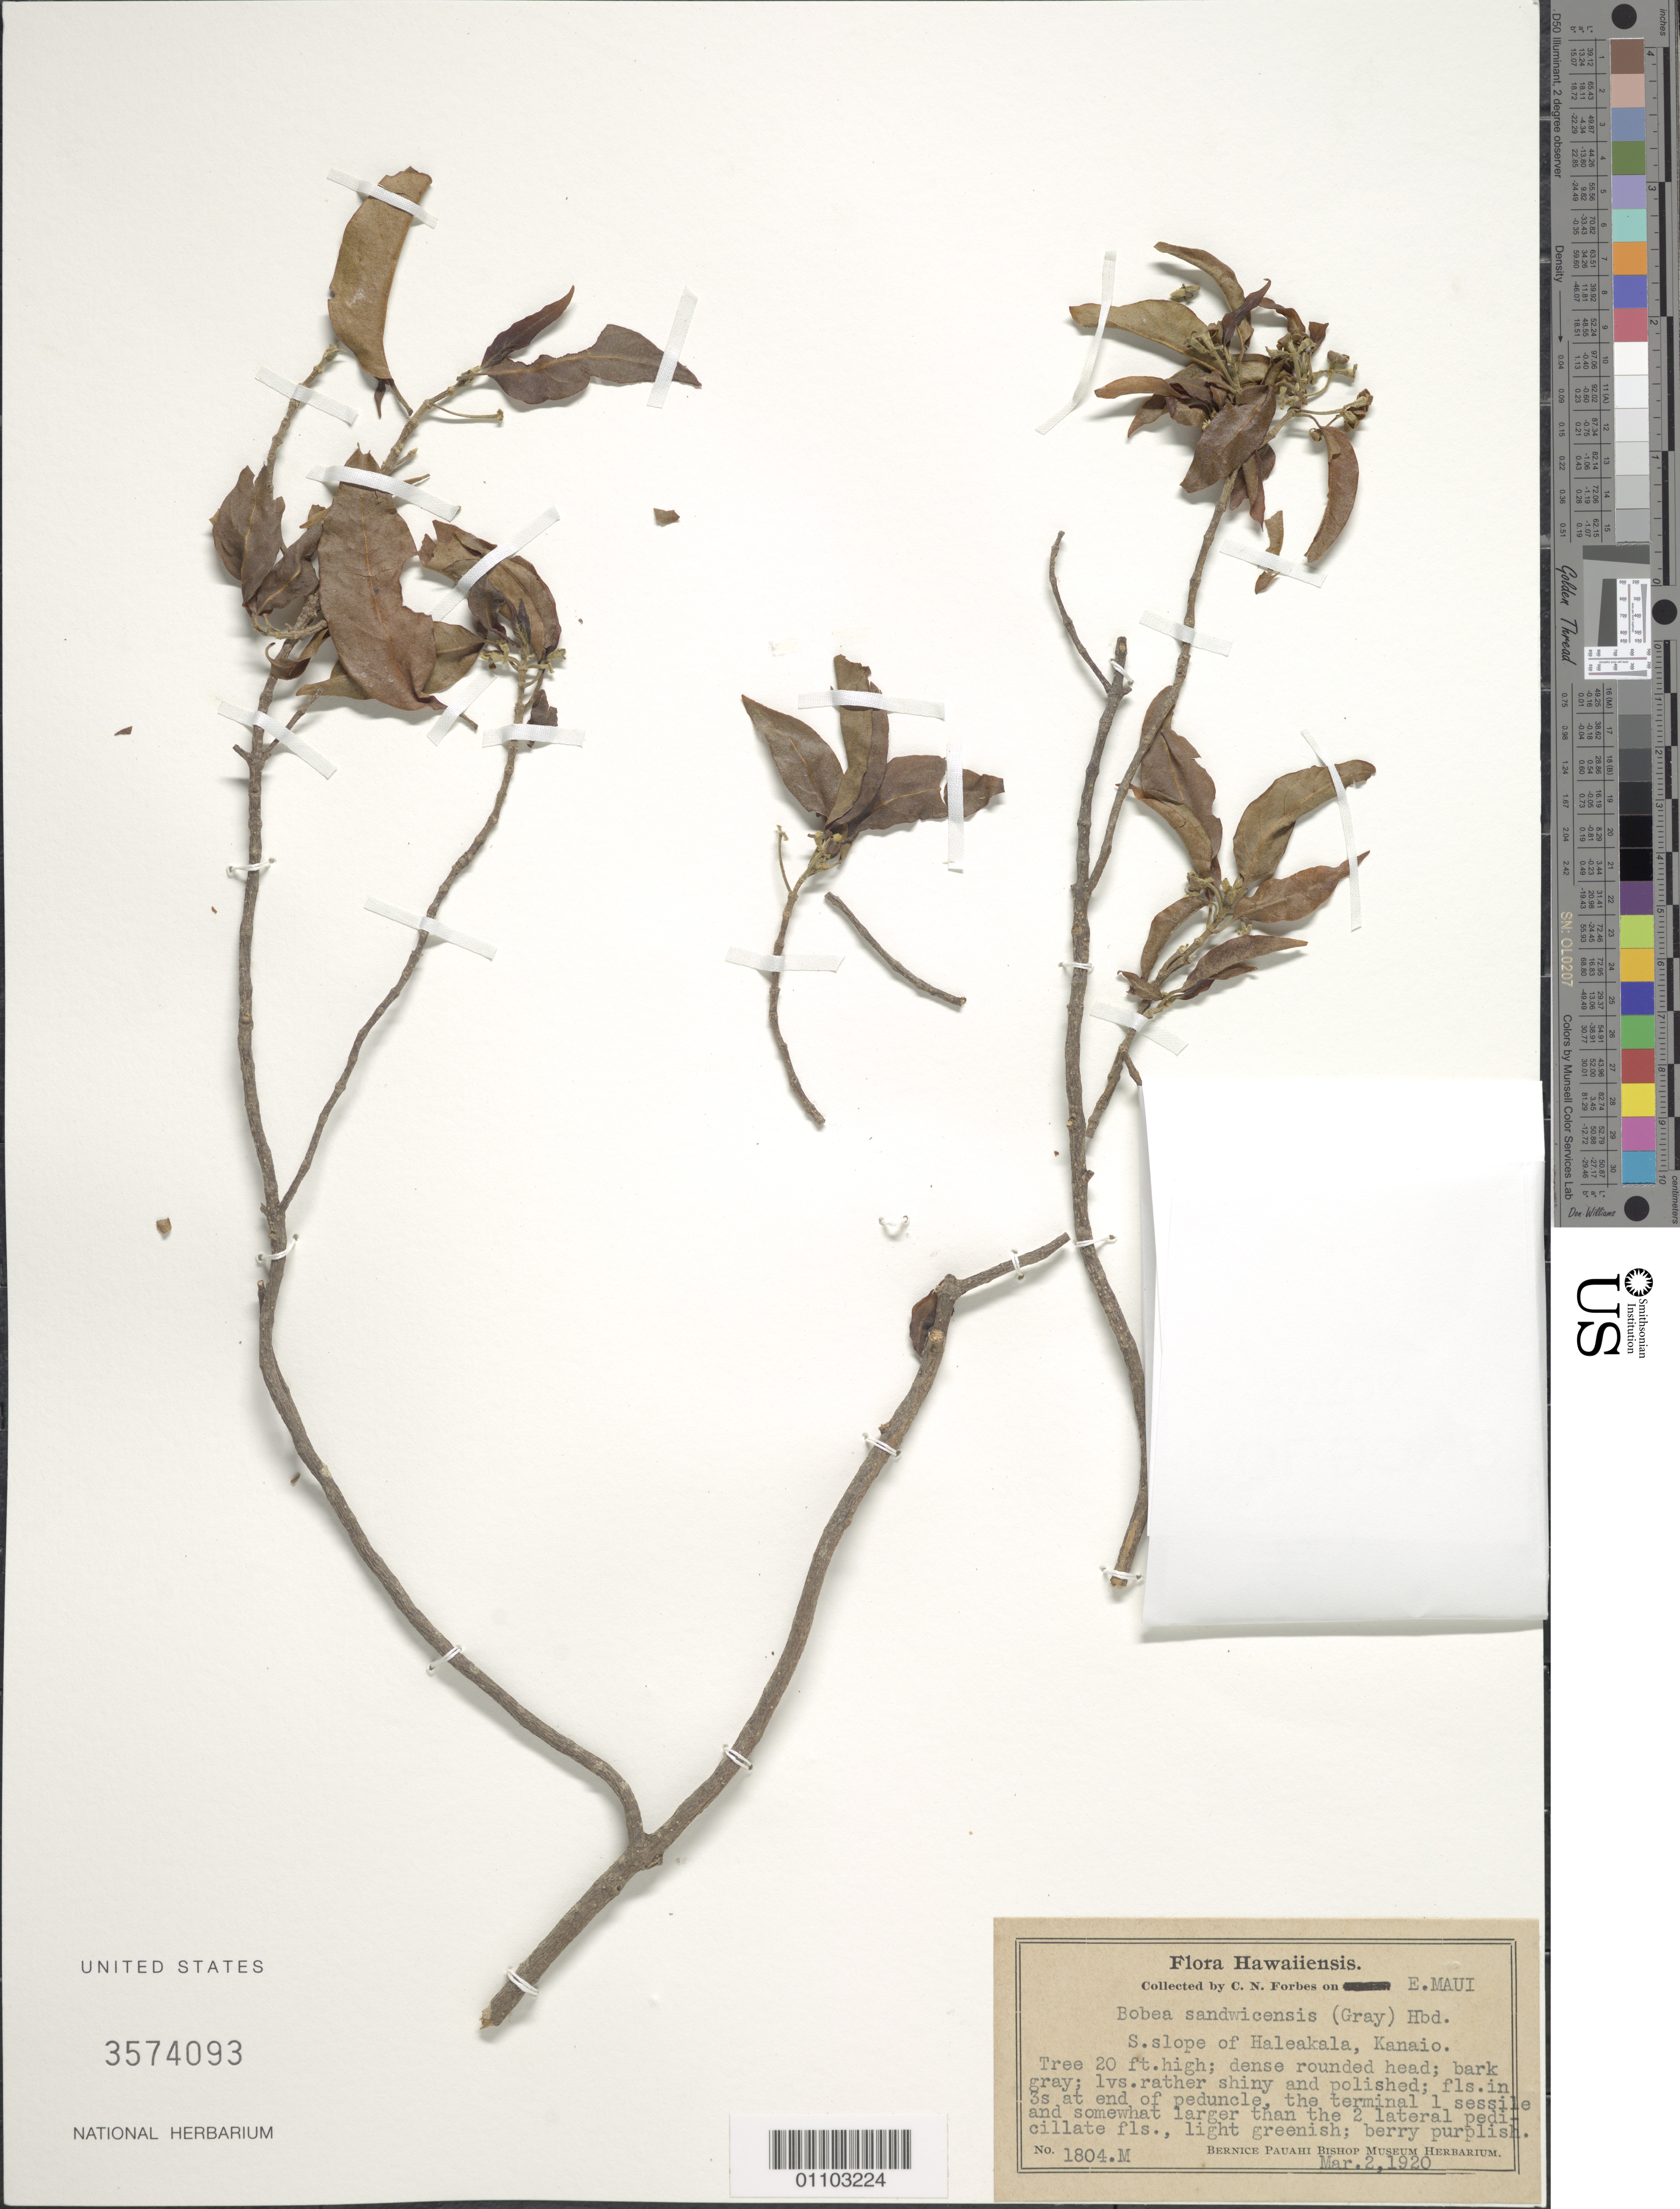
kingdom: Plantae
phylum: Tracheophyta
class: Magnoliopsida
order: Gentianales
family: Rubiaceae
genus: Bobea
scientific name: Bobea sandwicensis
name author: (A. Gray) Hillebr.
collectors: C. N. Forbes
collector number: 1804.M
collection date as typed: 2 Mar 1920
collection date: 1920-03-02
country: United States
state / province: Hawaii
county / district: Maui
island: Maui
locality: E Maui, S slope of Haleakala, Kanaio.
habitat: Tree 20 ft. high.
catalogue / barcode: US 3574093